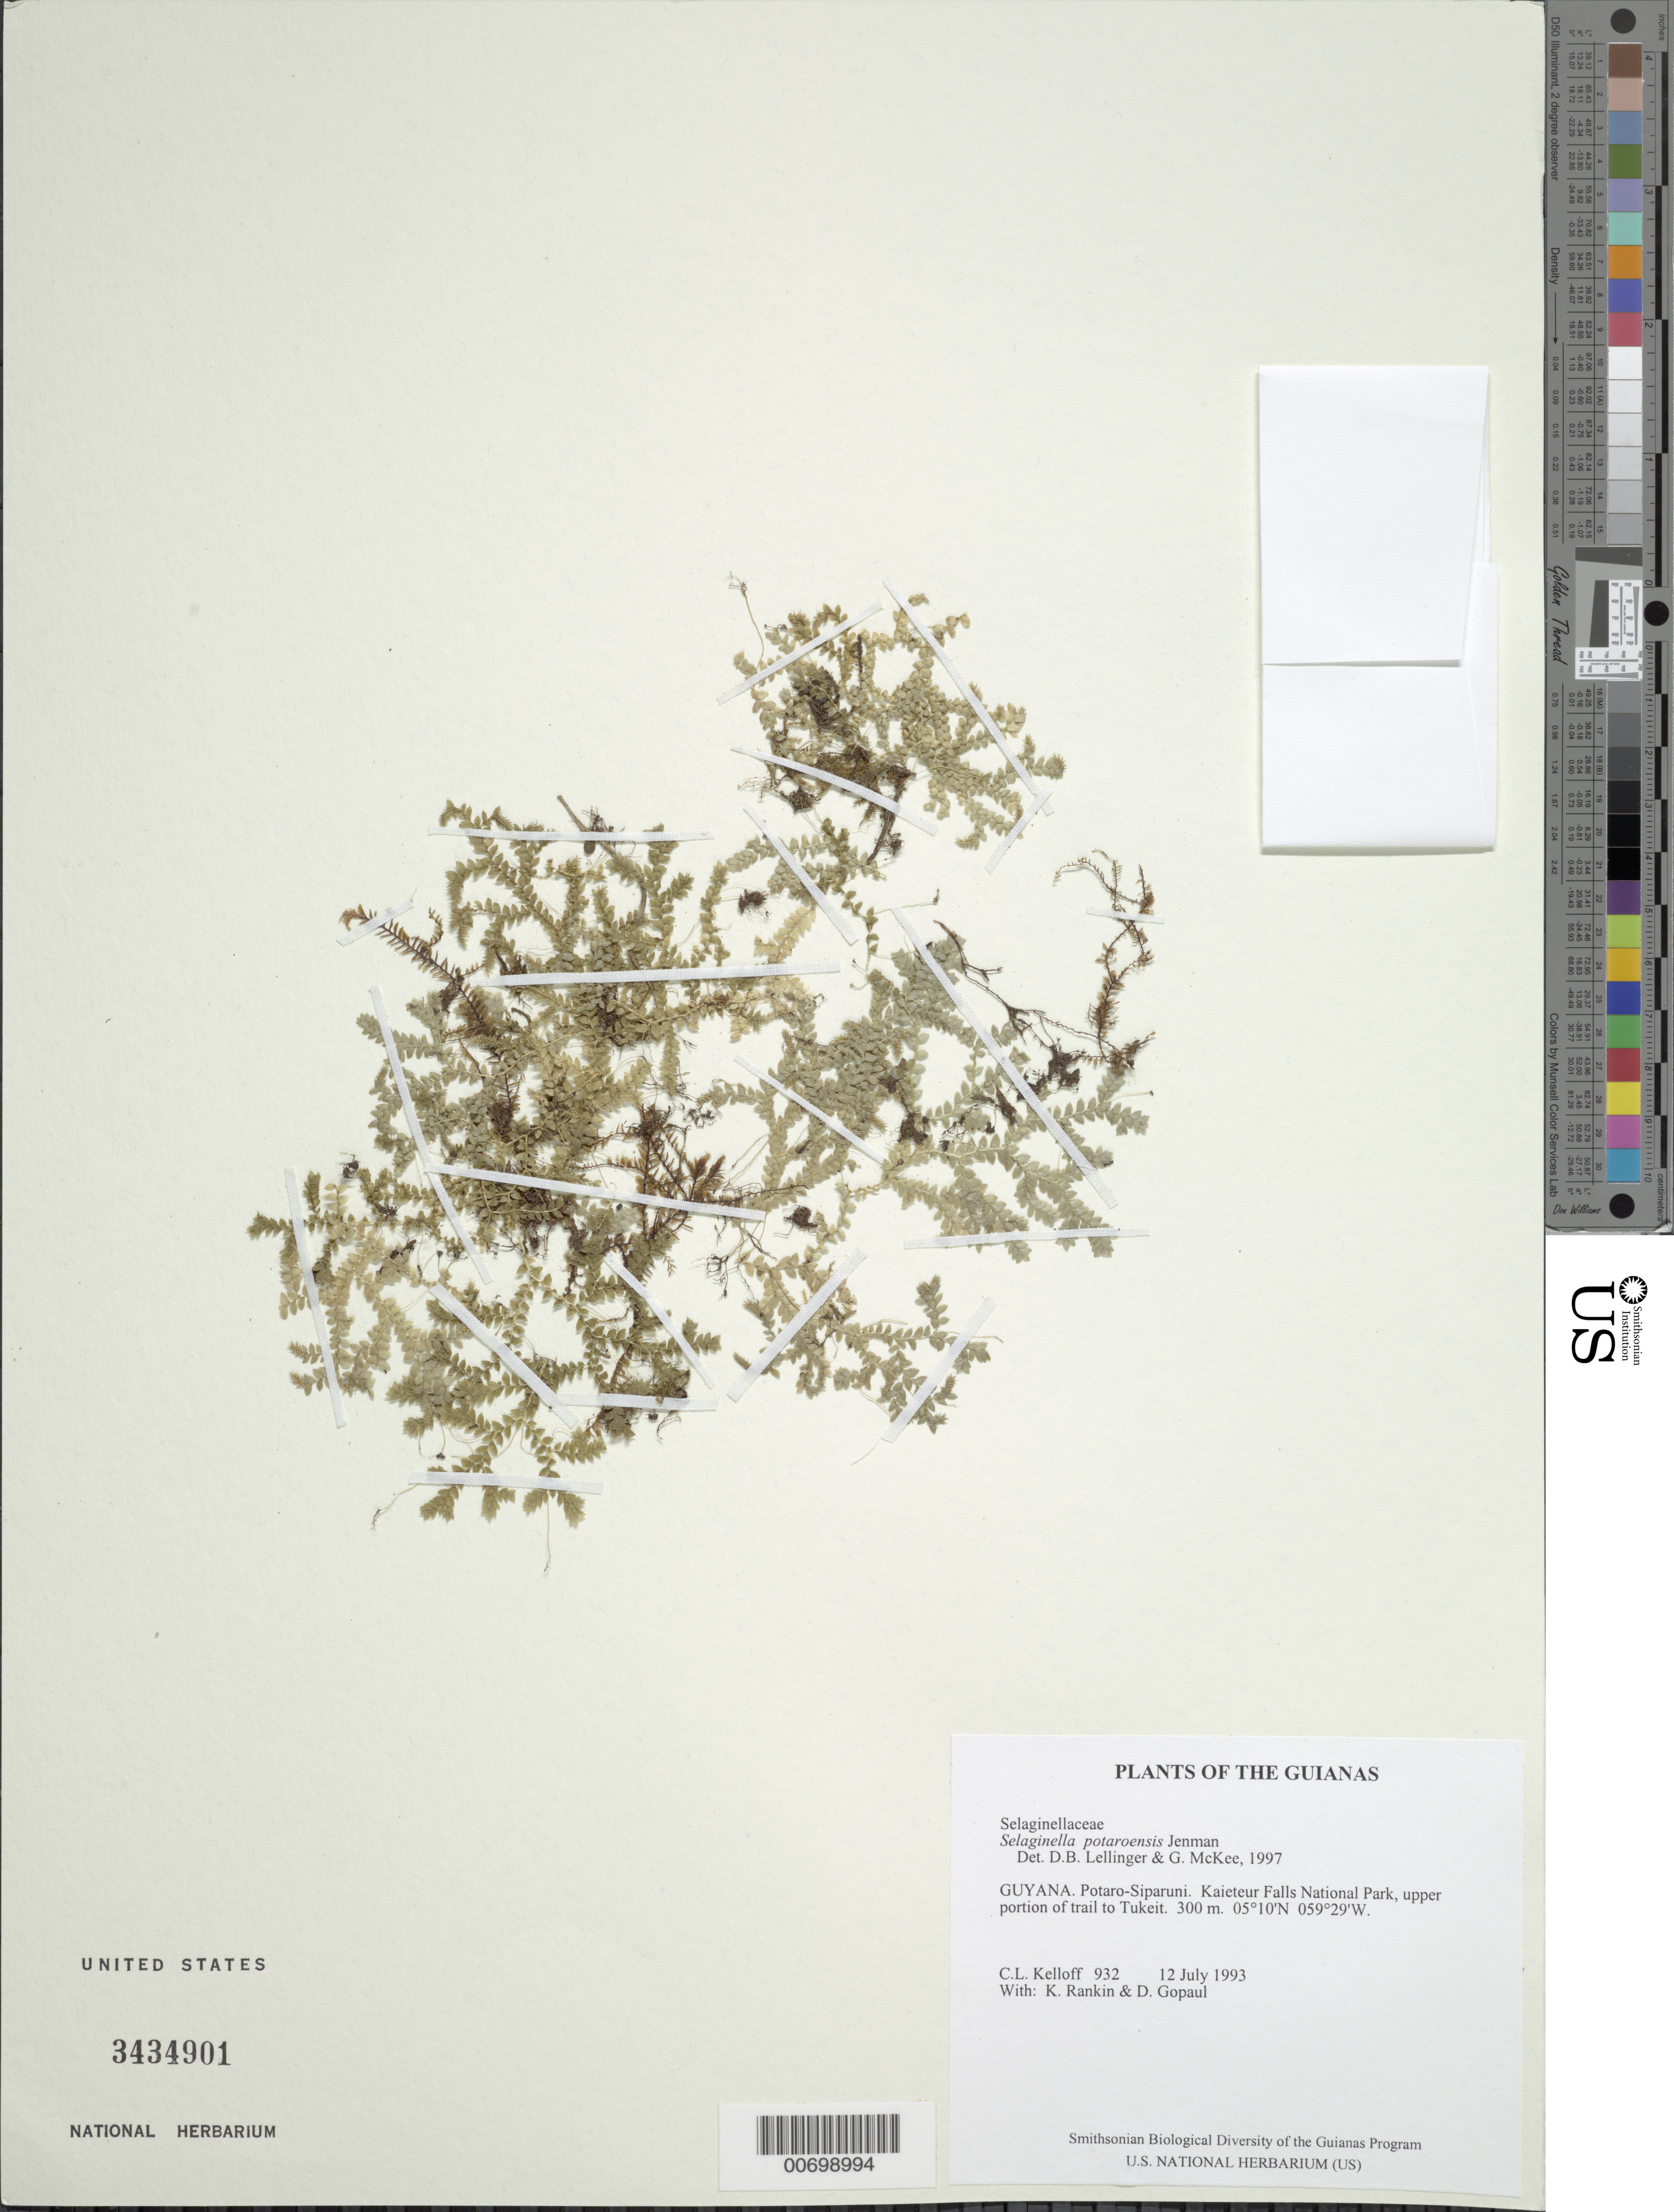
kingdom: Plantae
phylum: Tracheophyta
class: Lycopodiopsida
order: Selaginellales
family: Selaginellaceae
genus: Selaginella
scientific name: Selaginella potaroensis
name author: Jenman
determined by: Lellinger, D. B.; McKee, G. S.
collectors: C. L. Kelloff, K. Rankin & D. Gopaul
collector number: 932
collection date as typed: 12 July 1993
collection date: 1993-07-12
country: Guyana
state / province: Potaro-Siparuni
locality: Kaieteur Falls National Park, upper portion of trail to Tukeit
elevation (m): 300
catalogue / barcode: US 3434901